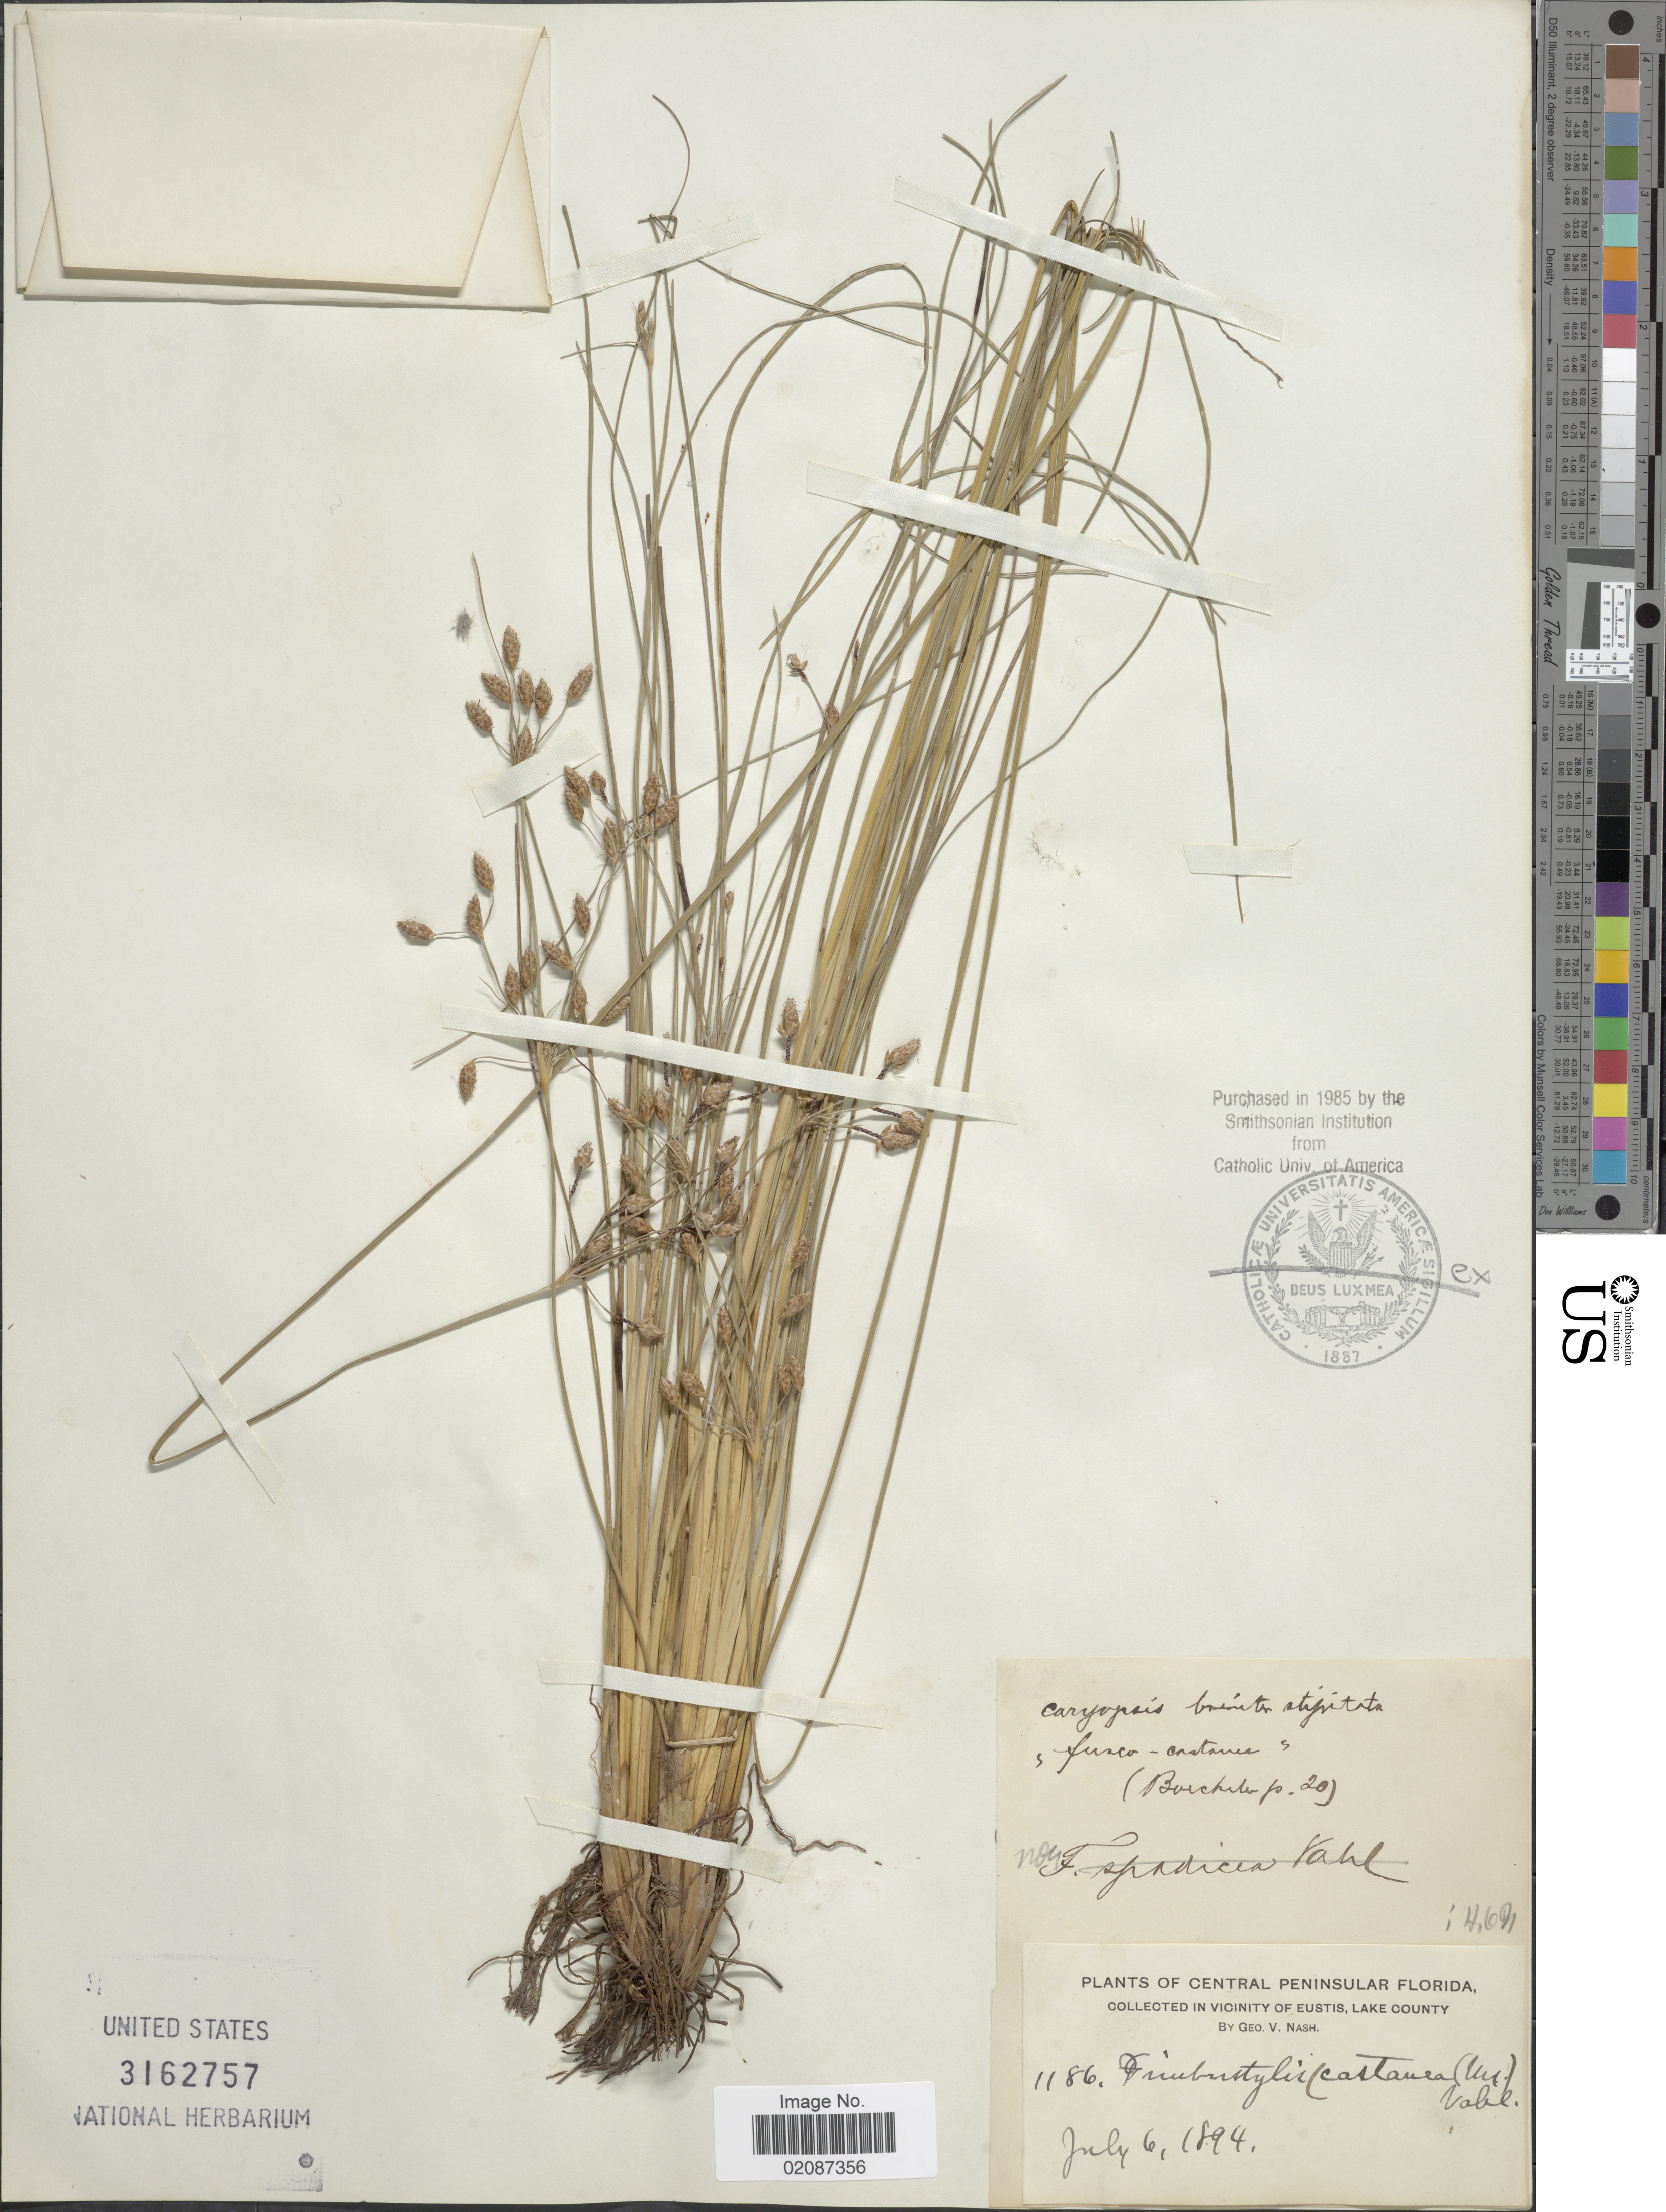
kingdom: Plantae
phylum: Tracheophyta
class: Liliopsida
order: Poales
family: Cyperaceae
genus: Fimbristylis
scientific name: Fimbristylis caroliniana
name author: (Lam.) Fernald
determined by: Kral, Robert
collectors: G. V. Nash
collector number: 1186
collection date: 1894-07-06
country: United States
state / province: Florida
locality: Central Peninsular, in vicinity of Eustis, Lake County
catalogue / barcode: US 3162757